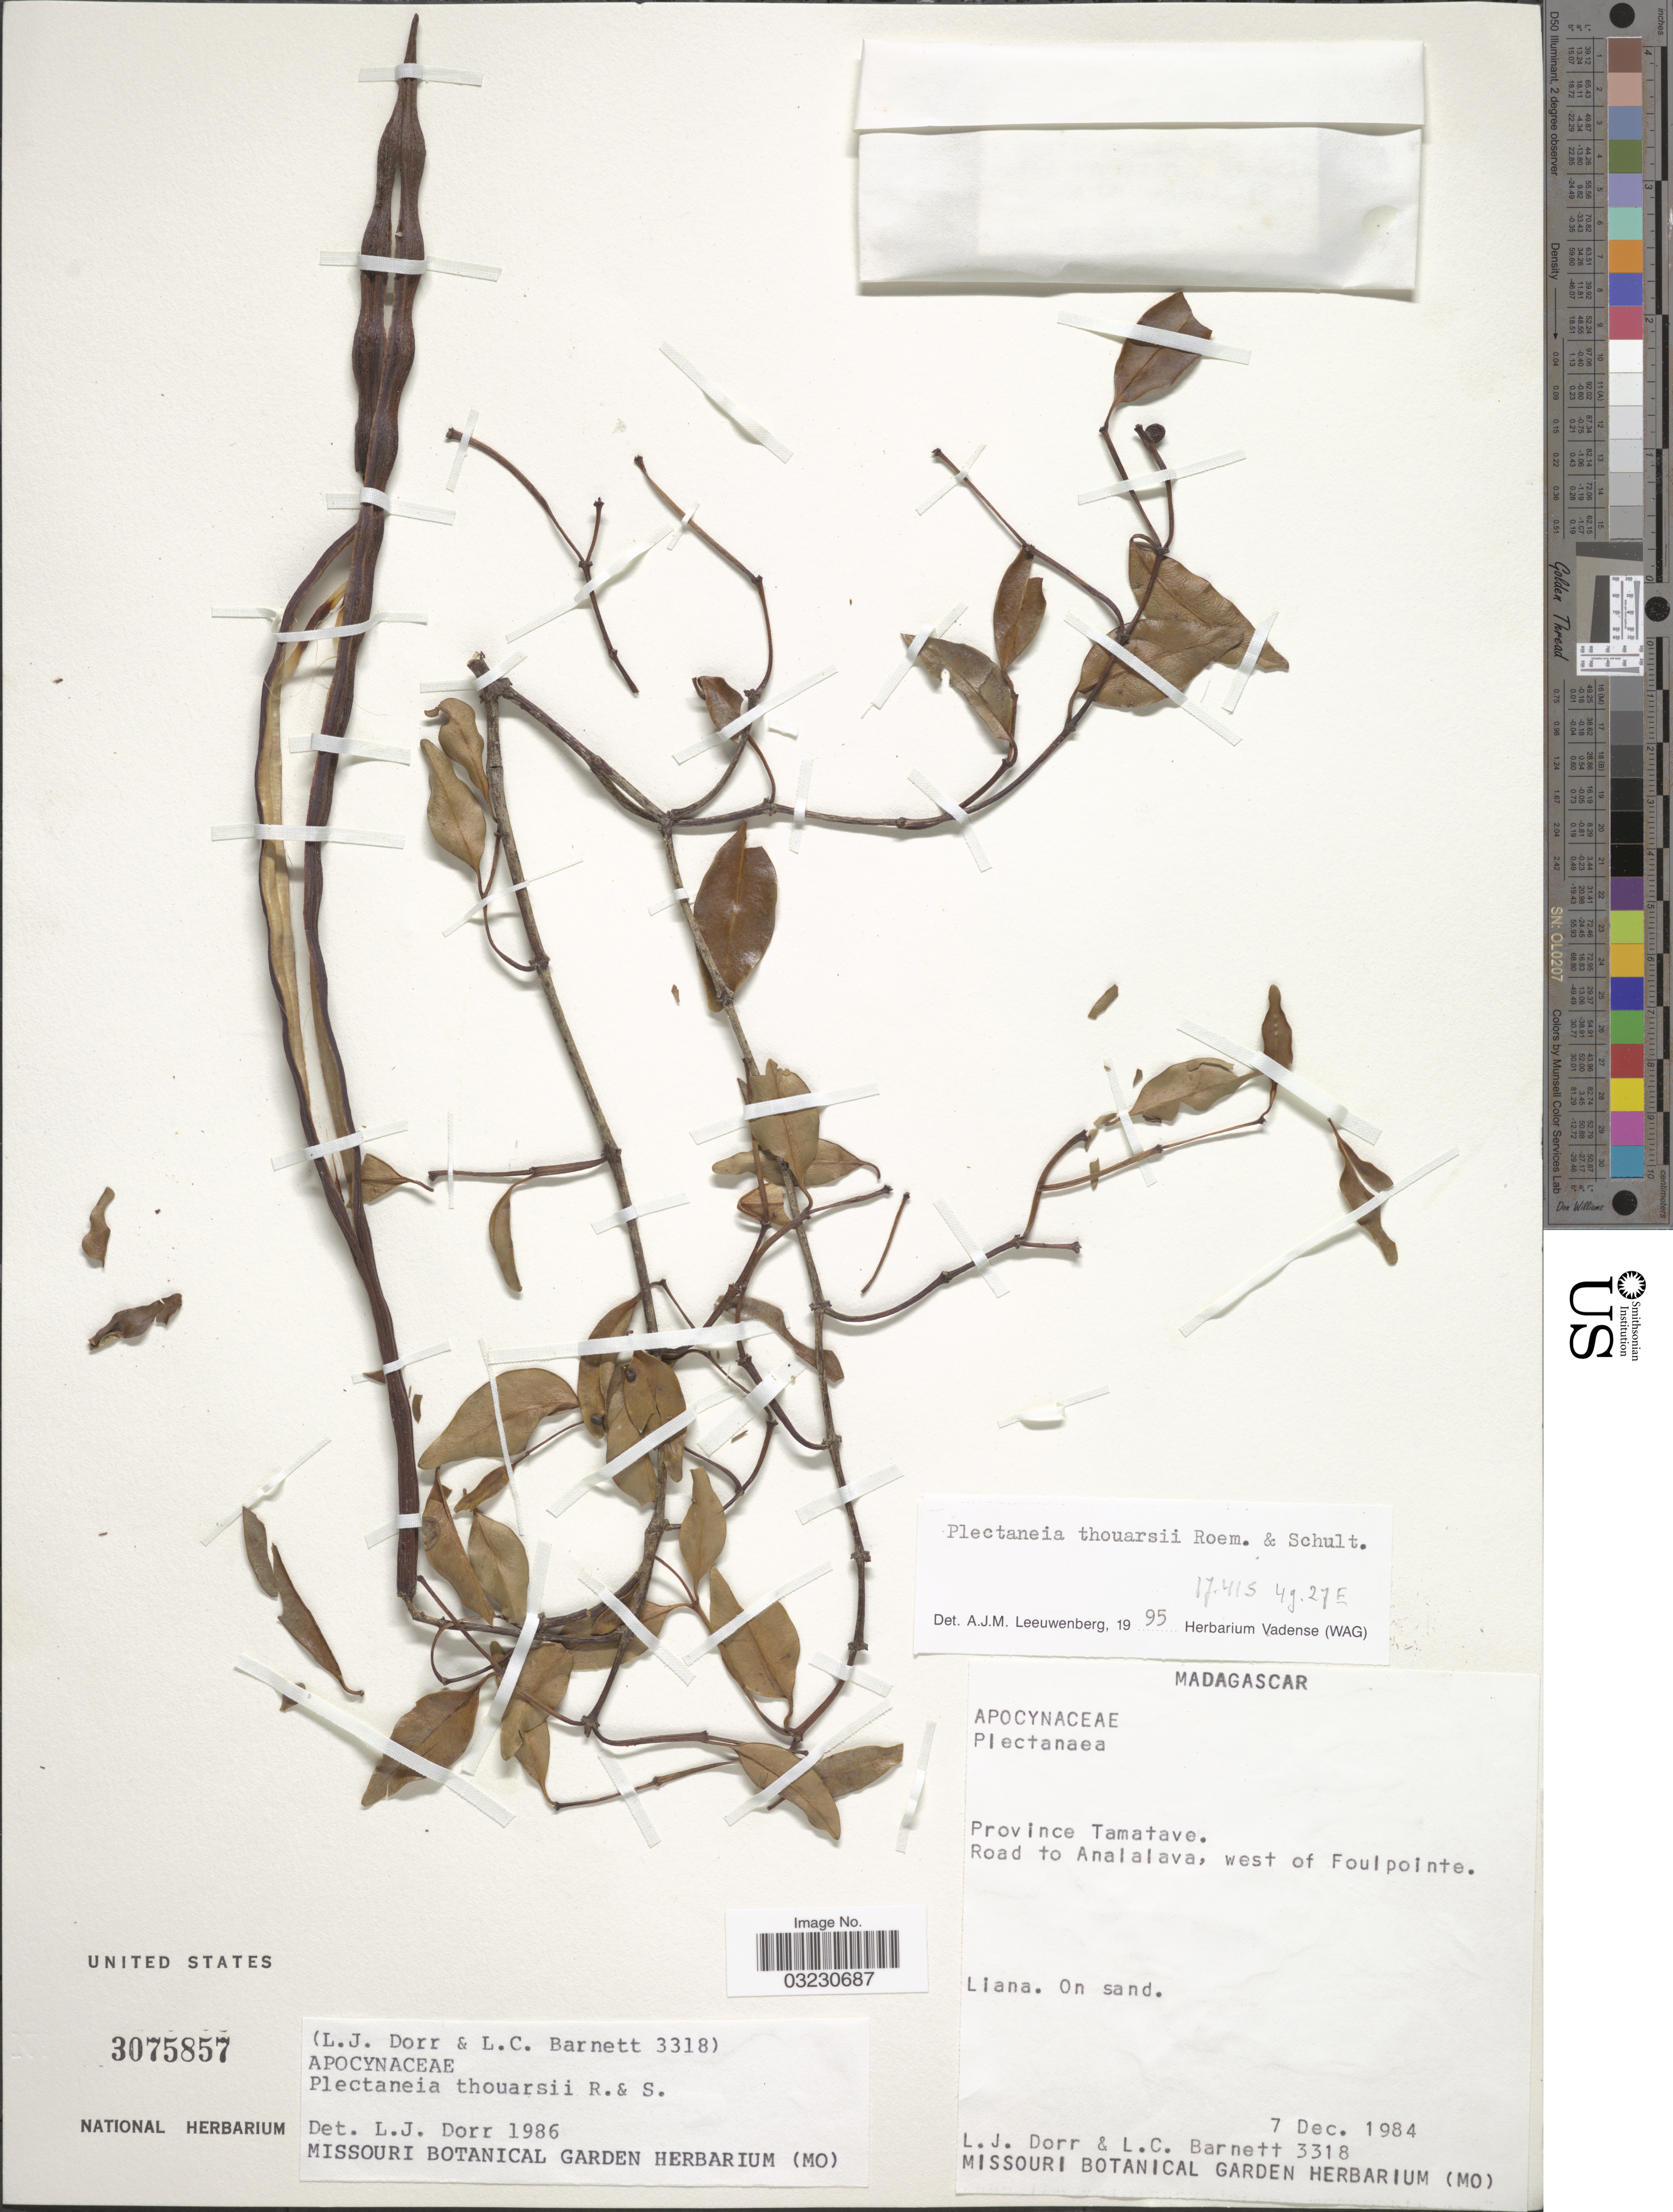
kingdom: Plantae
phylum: Tracheophyta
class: Magnoliopsida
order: Gentianales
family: Apocynaceae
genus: Plectaneia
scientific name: Plectaneia thouarsii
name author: Roem. & Schult.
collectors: L. J. Dorr & L. C. Barnett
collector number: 3318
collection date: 1984-12-07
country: Madagascar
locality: Province Tamatave. Road to Analalava, west of Foulpointe.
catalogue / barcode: US 3075857